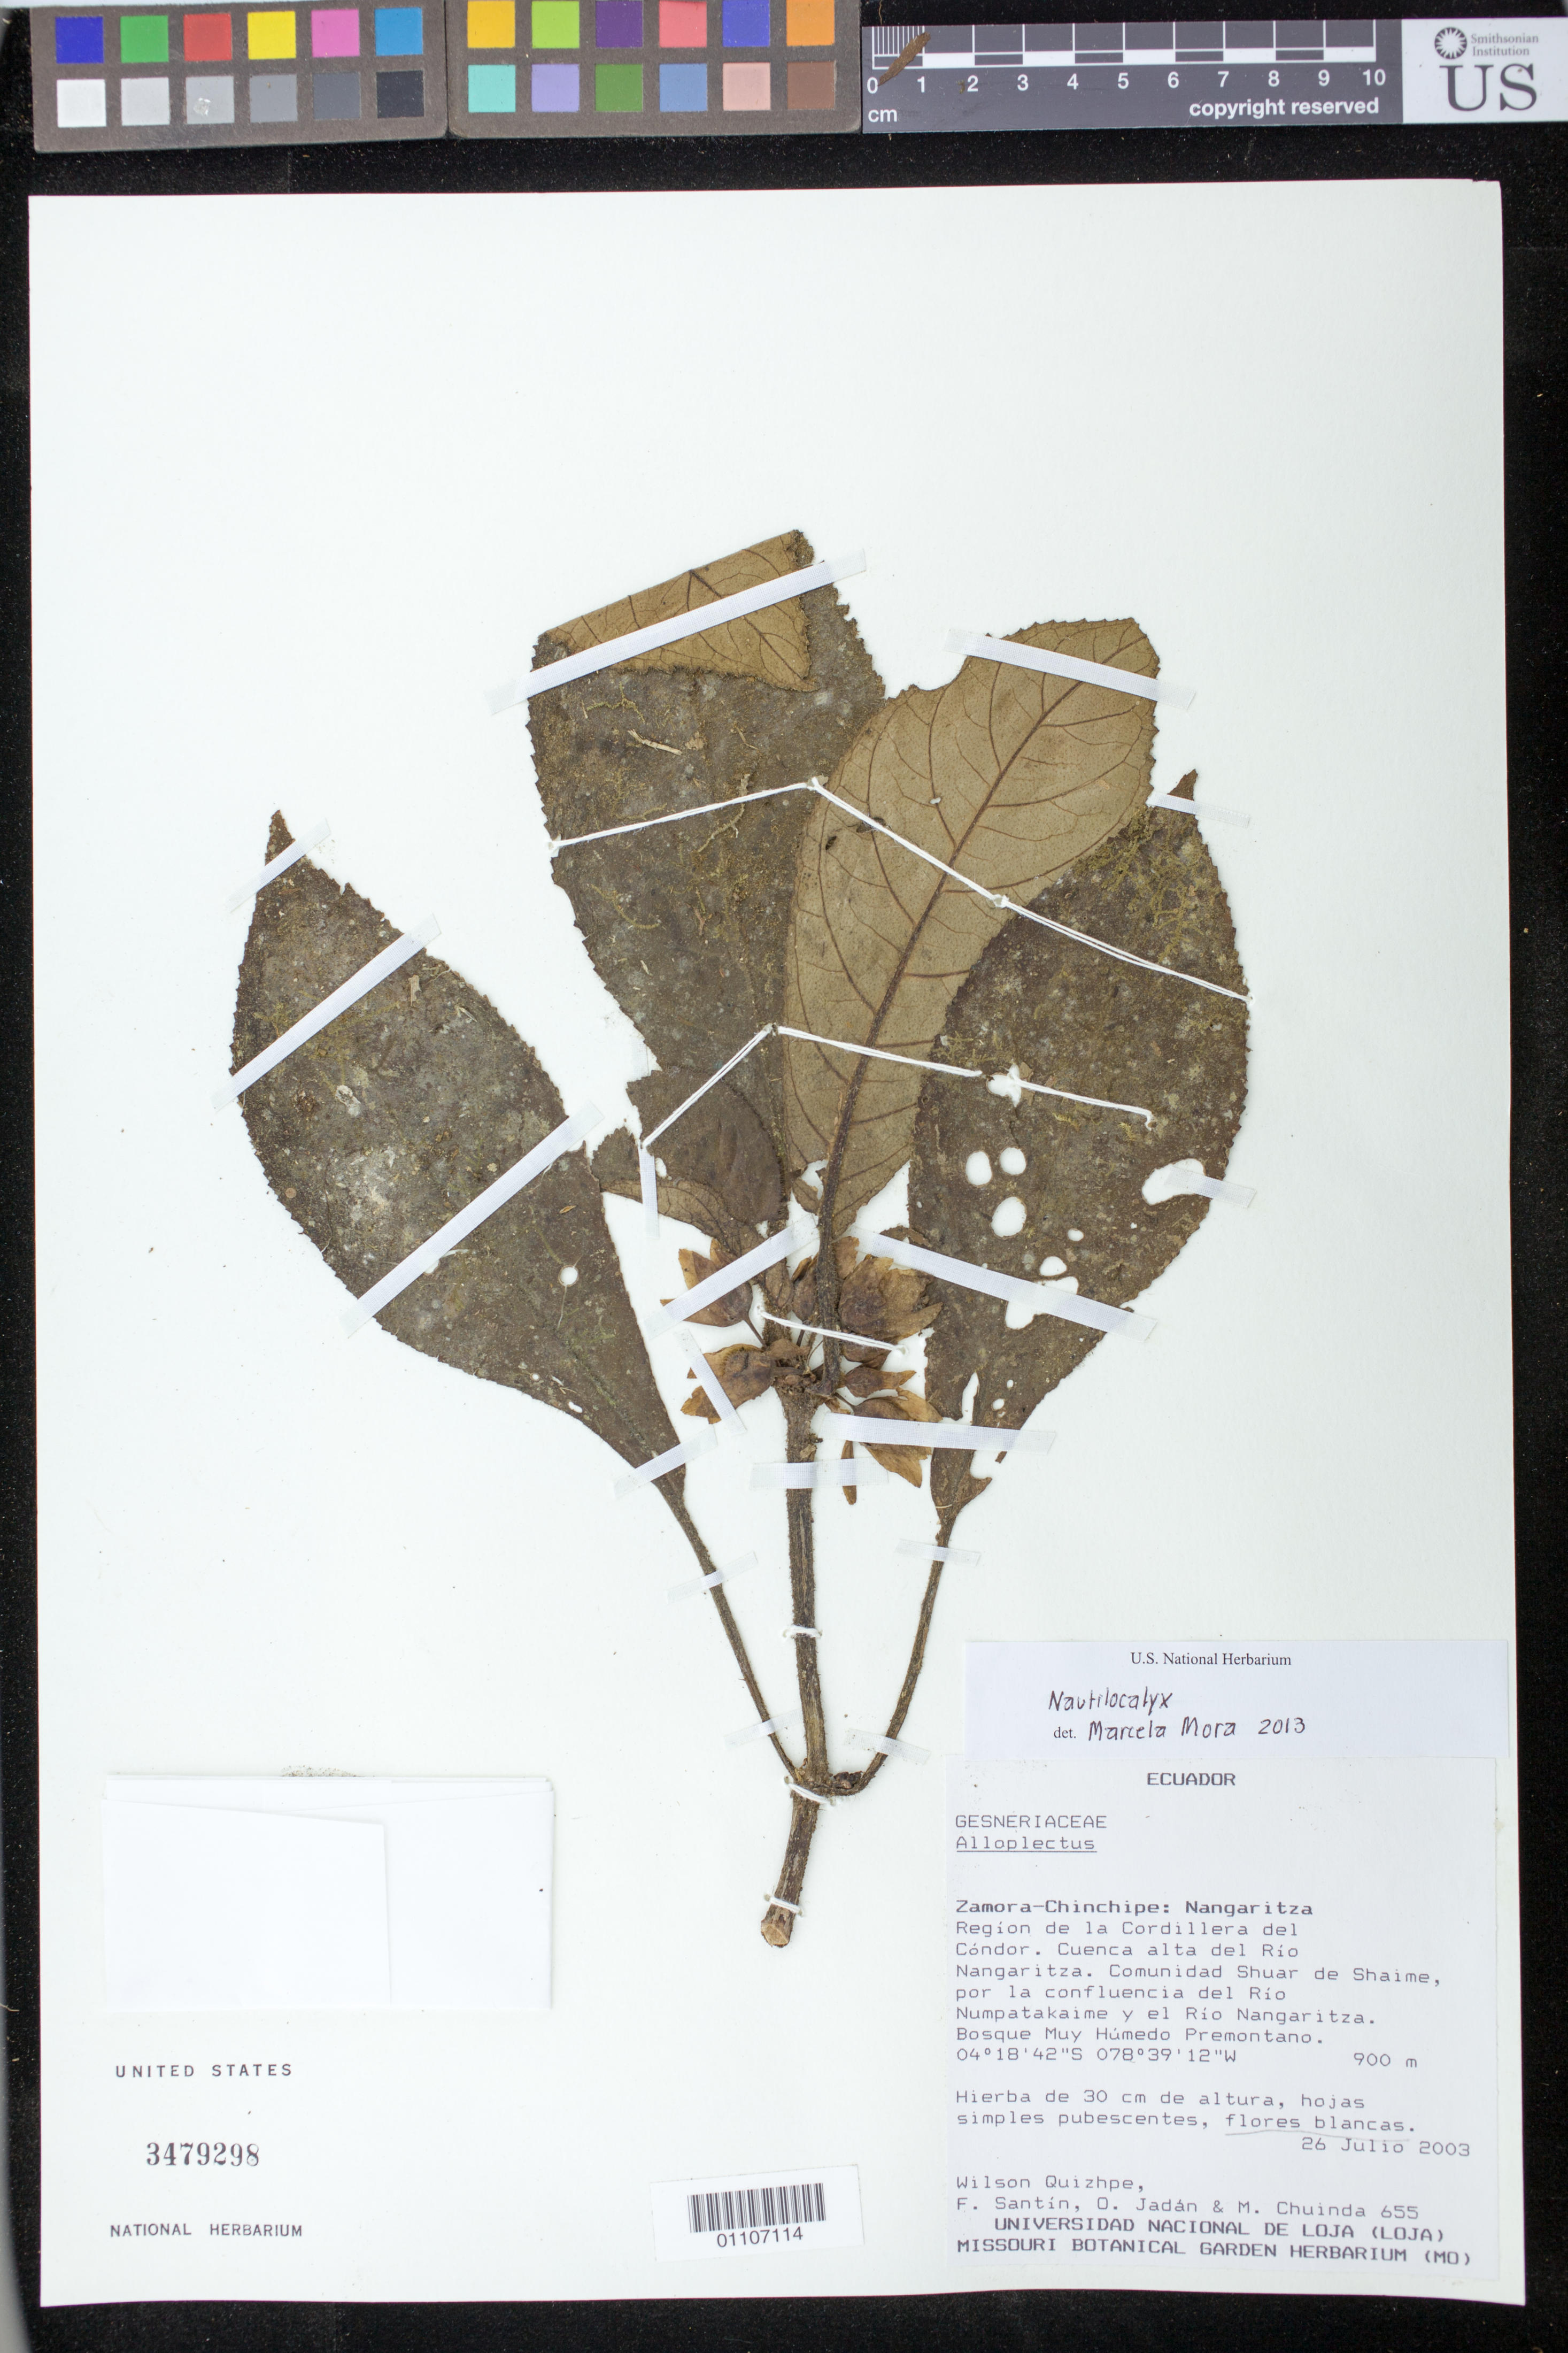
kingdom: Plantae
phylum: Tracheophyta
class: Magnoliopsida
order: Lamiales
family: Gesneriaceae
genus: Nautilocalyx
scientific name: Nautilocalyx sp.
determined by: Mora, M. Marcela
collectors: W. Quizhpe, O. Jadan & M. Chuinda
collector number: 655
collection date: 2003-07-26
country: Ecuador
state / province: Zamora-Chinchipe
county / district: Nangaritza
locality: Region de la Cordillera del Condo. Cuenca alta del Rio Nangaritza.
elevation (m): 900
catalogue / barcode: US 3479298